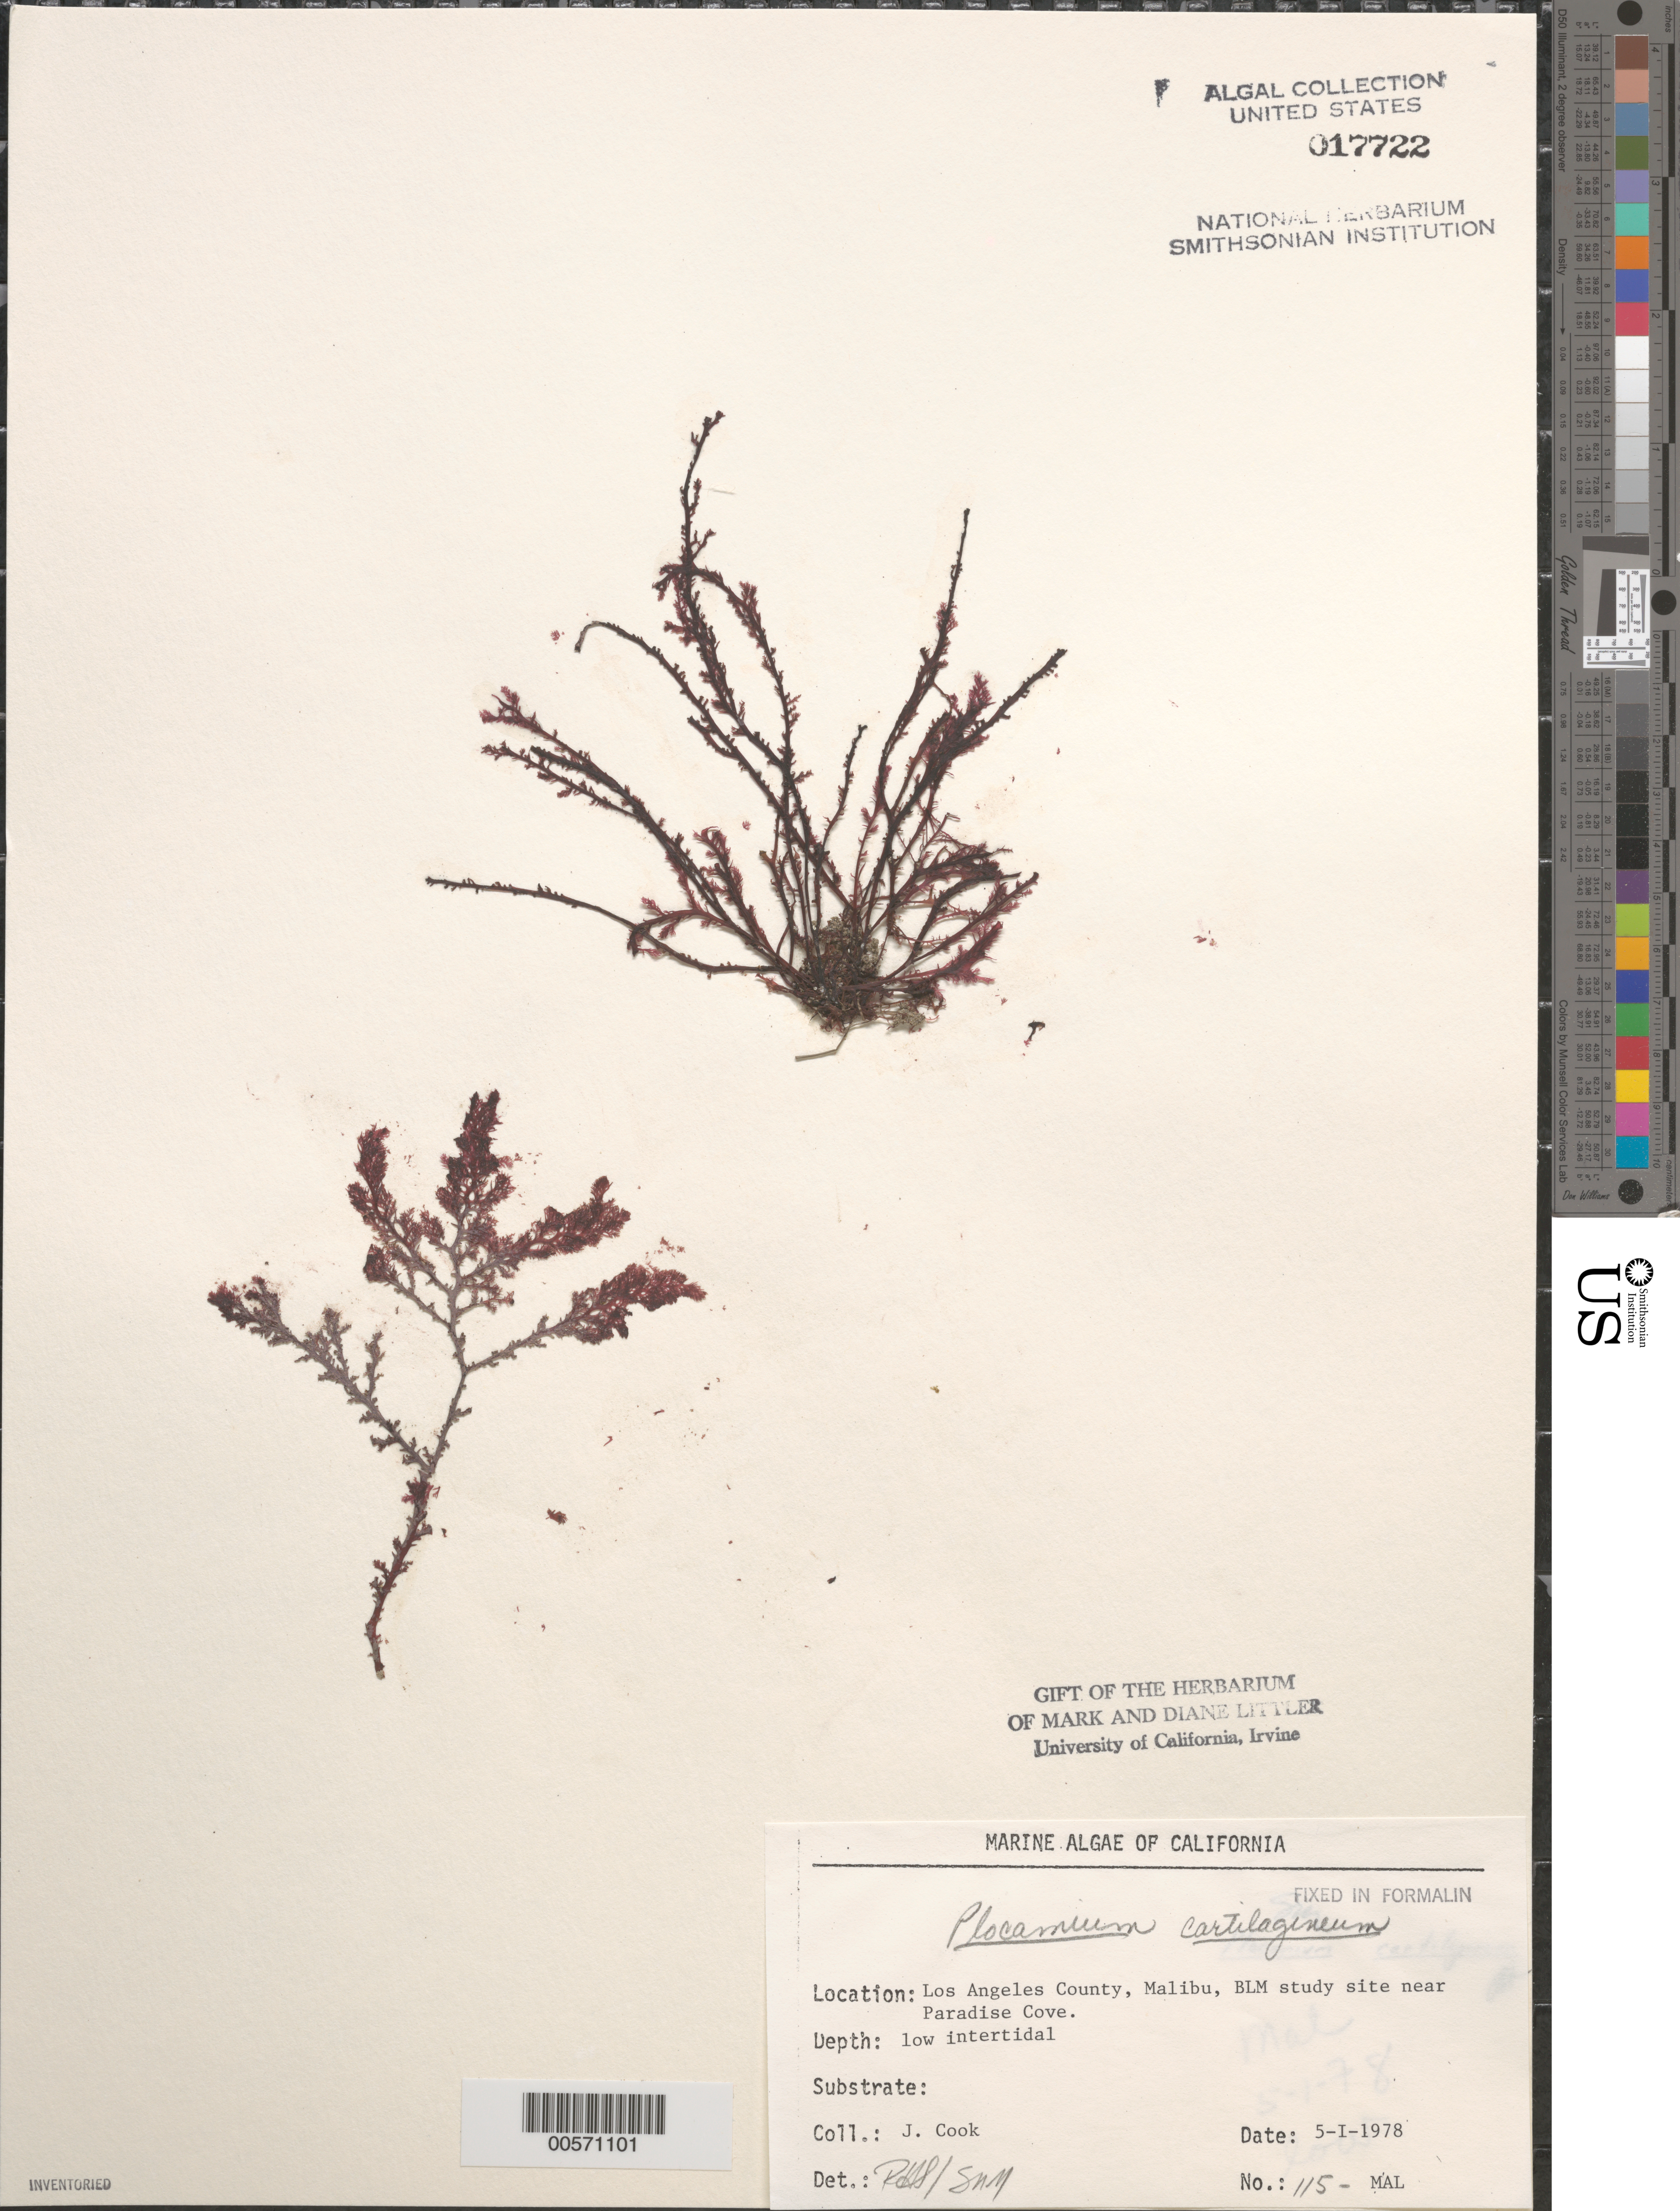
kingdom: Plantae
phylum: Rhodophyta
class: Florideophyceae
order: Plocamiales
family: Plocamiaceae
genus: Plocamium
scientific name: Plocamium cartilagineum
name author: (L.) P.S. Dixon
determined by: Sims, Robert H.; Murray, S. N.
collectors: J. Cook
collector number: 115-mal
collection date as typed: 05 Jan 1978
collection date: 1978-01-05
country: United States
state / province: California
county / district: Los Angeles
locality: Malibu, near Paradise Cove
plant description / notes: BLM-SOCALBIGHT Rocky Intertidal Survey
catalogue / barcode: US 17722